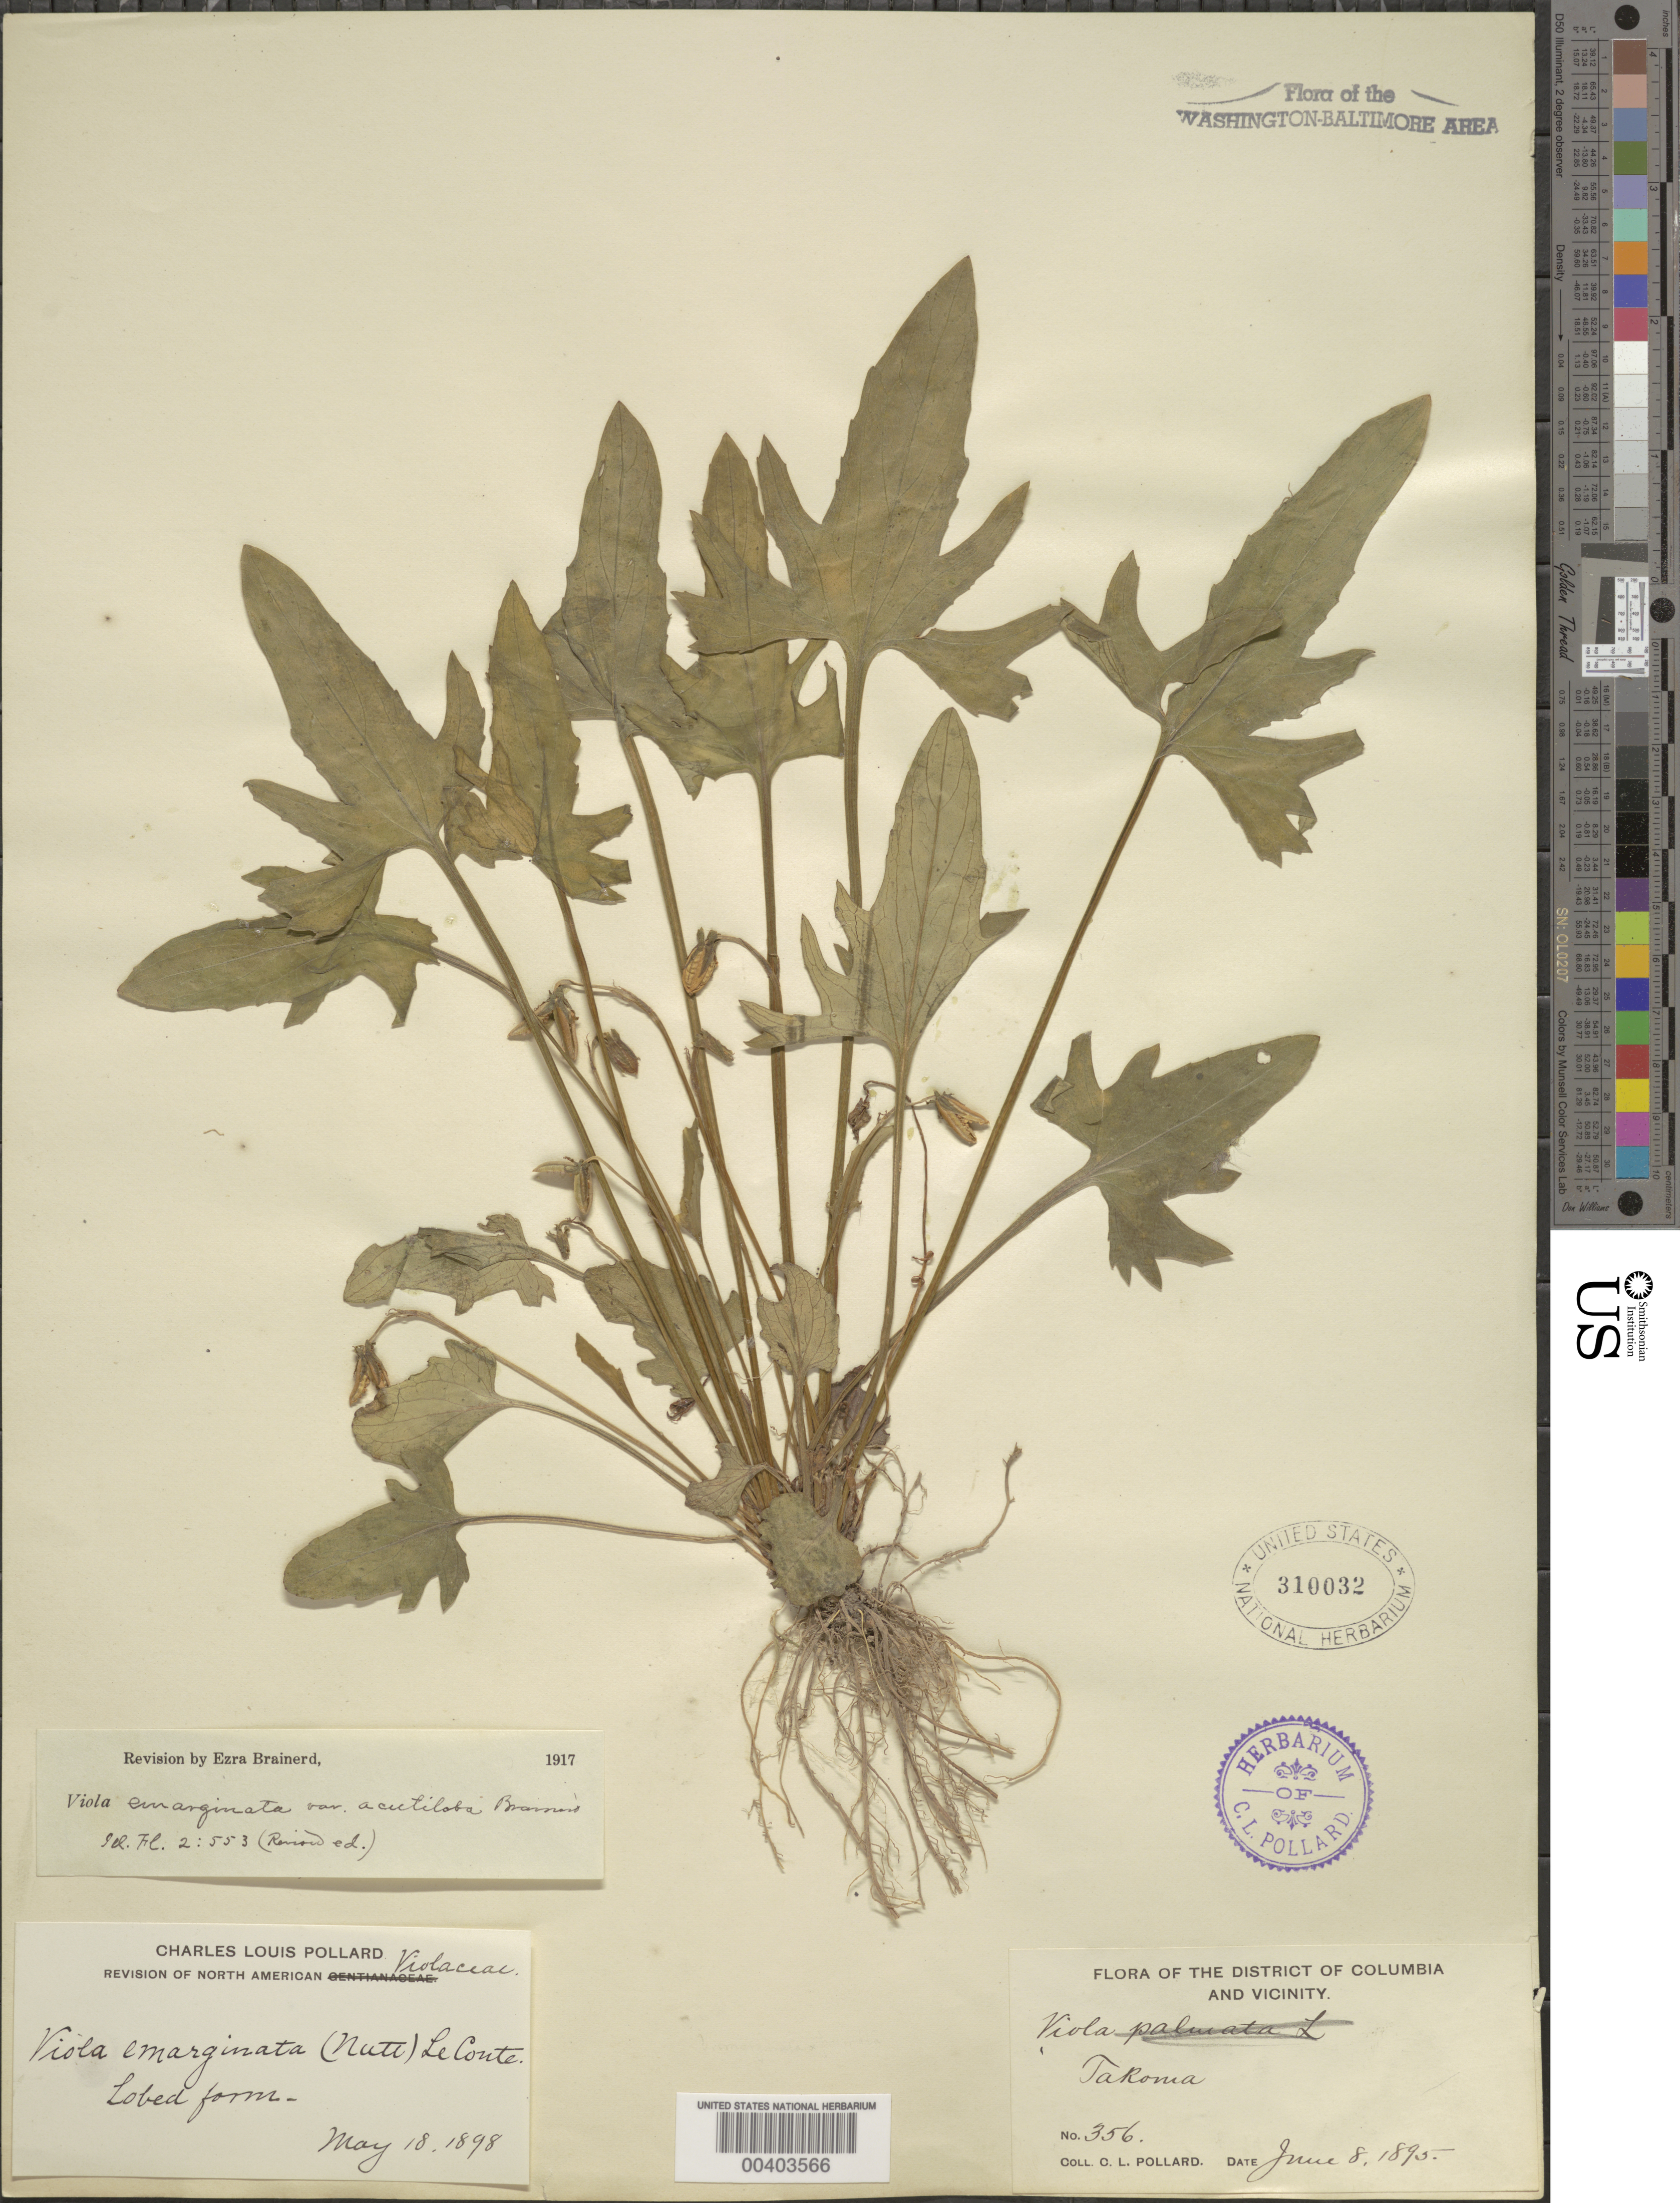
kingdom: Plantae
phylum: Tracheophyta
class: Magnoliopsida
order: Malpighiales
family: Violaceae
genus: Viola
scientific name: Viola sagittata var. sagittata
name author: Aiton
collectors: C. L. Pollard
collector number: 356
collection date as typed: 08 Jun 1895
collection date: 1895-06-08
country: United States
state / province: District of Columbia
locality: Takoma Park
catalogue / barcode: US 310032